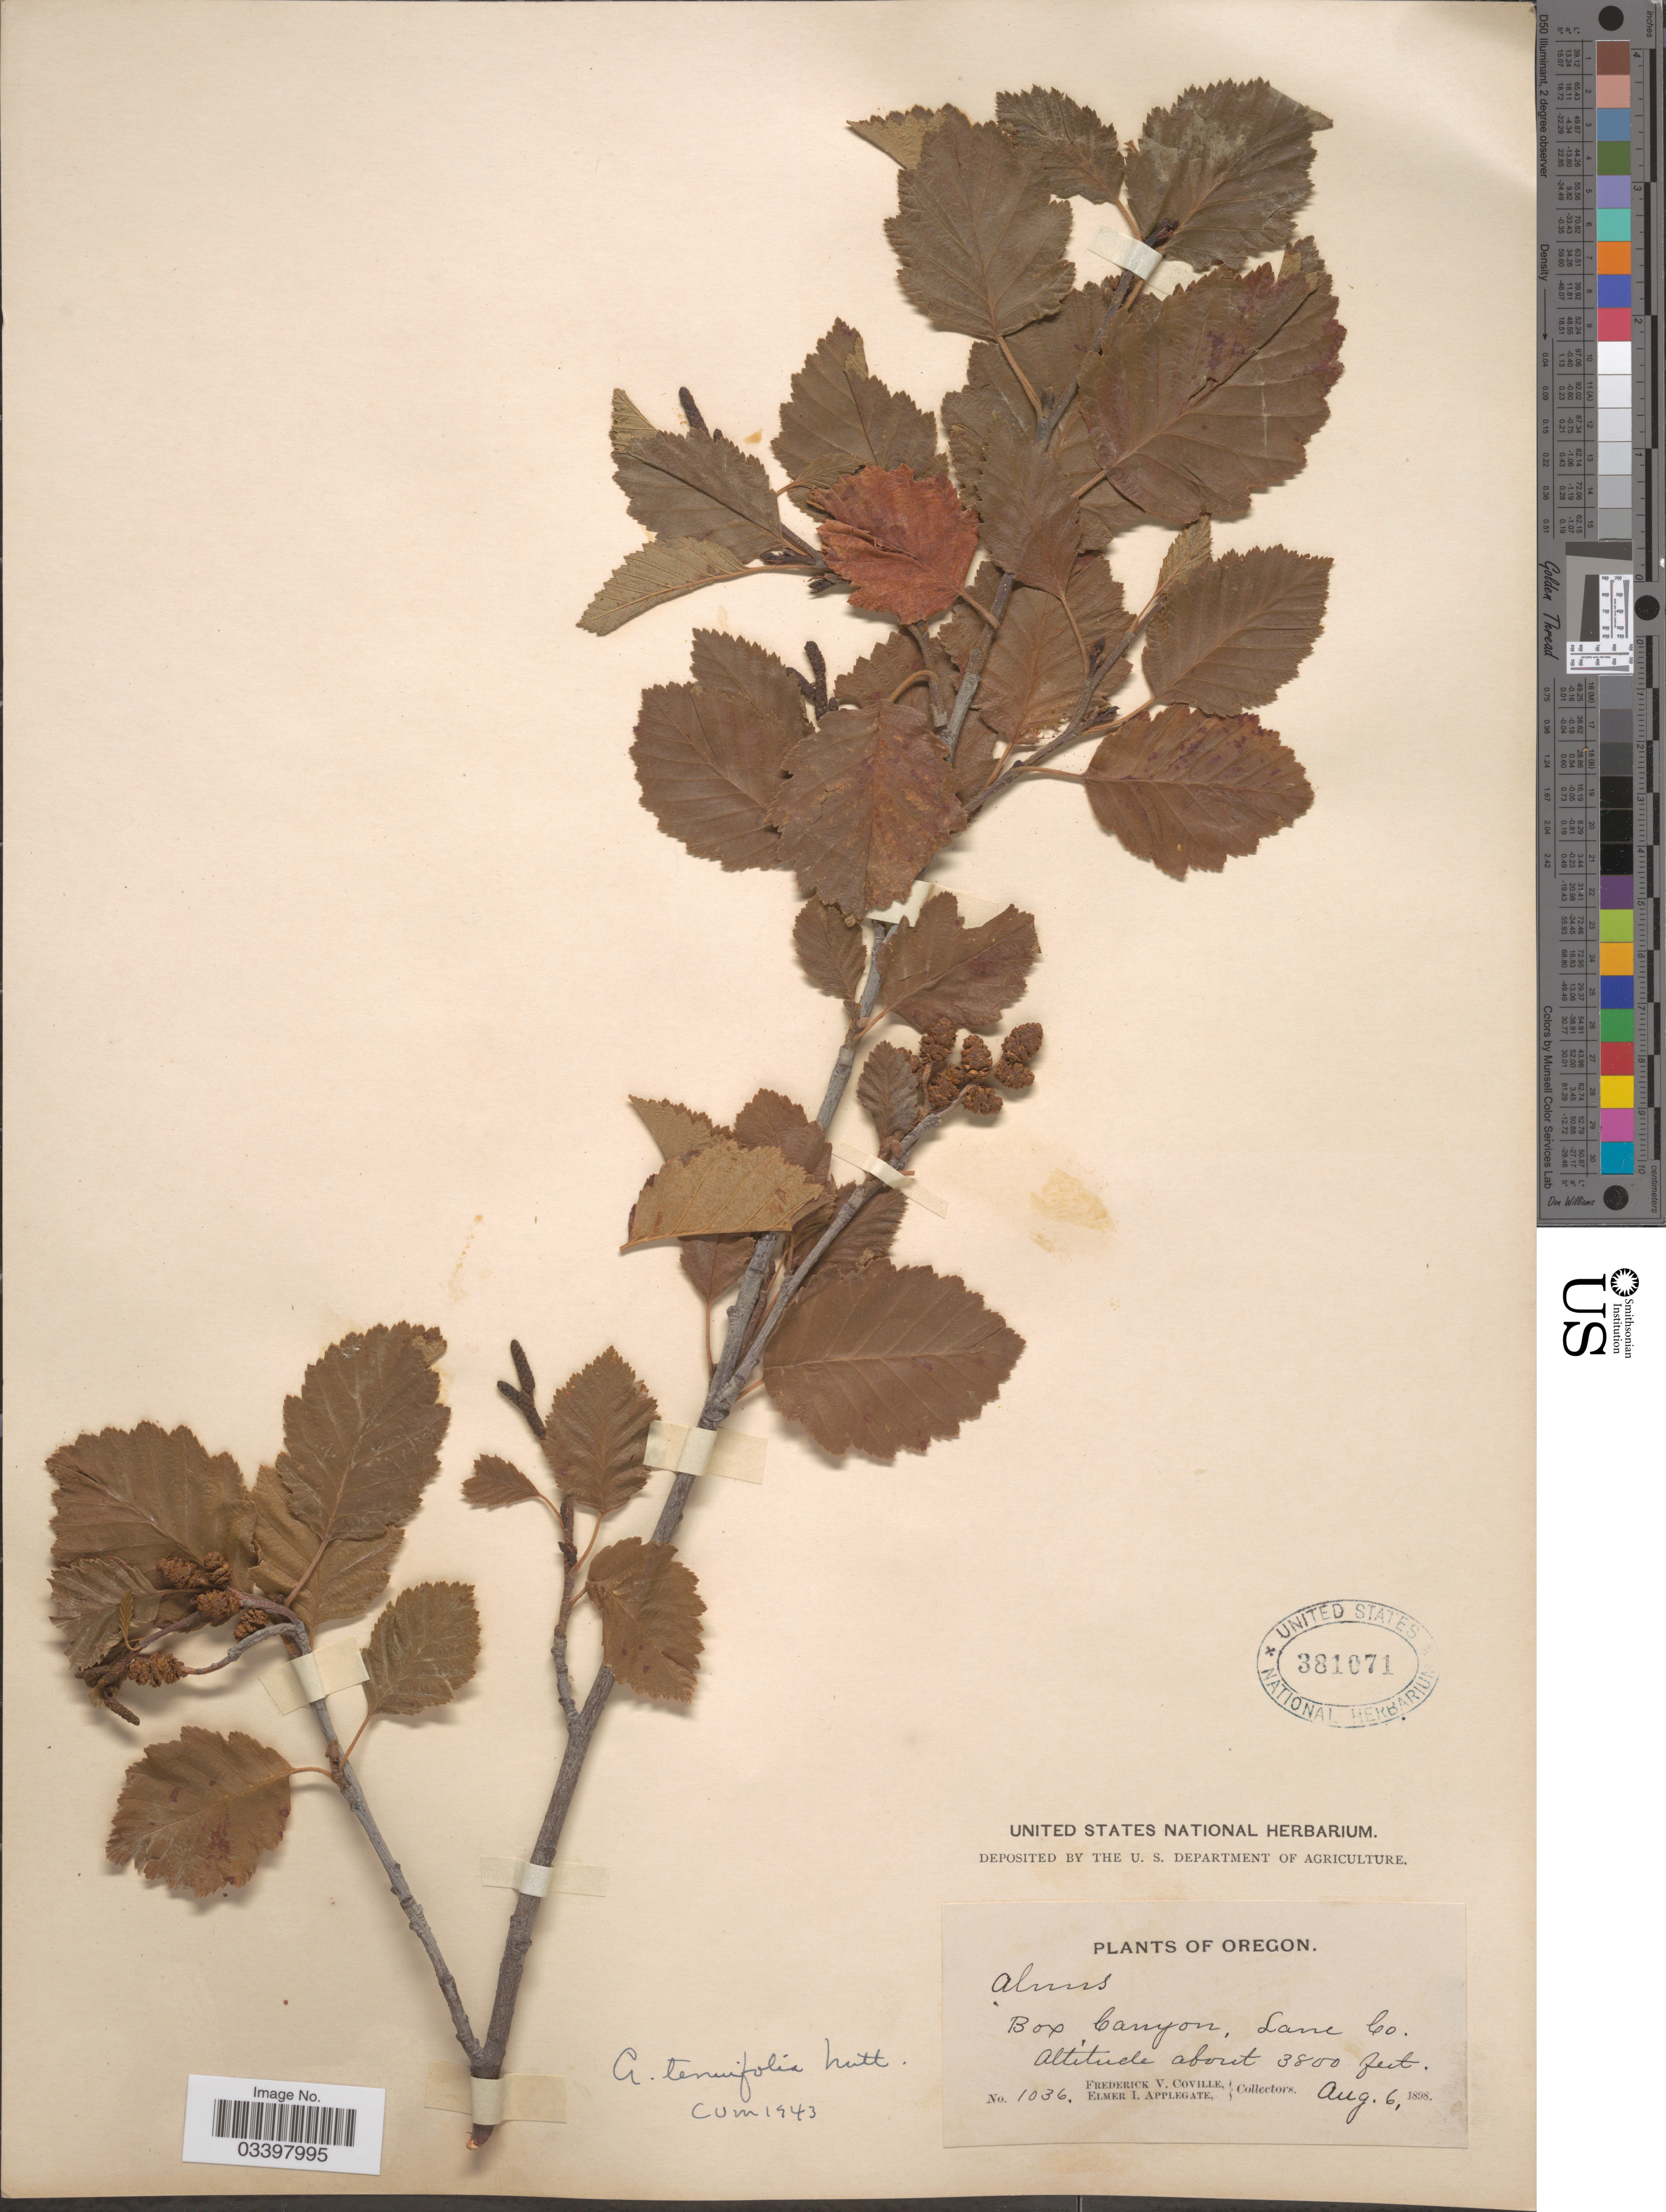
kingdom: Plantae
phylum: Tracheophyta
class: Magnoliopsida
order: Fagales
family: Betulaceae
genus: Alnus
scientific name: Alnus incana subsp. tenuifolia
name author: (Nutt.) Breitung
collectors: F. V. Coville & E. I. Applegate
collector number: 1036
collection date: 1898-08-06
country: United States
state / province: Oregon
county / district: Lane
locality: Box Canyon, Lane Co.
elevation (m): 1158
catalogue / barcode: US 381071